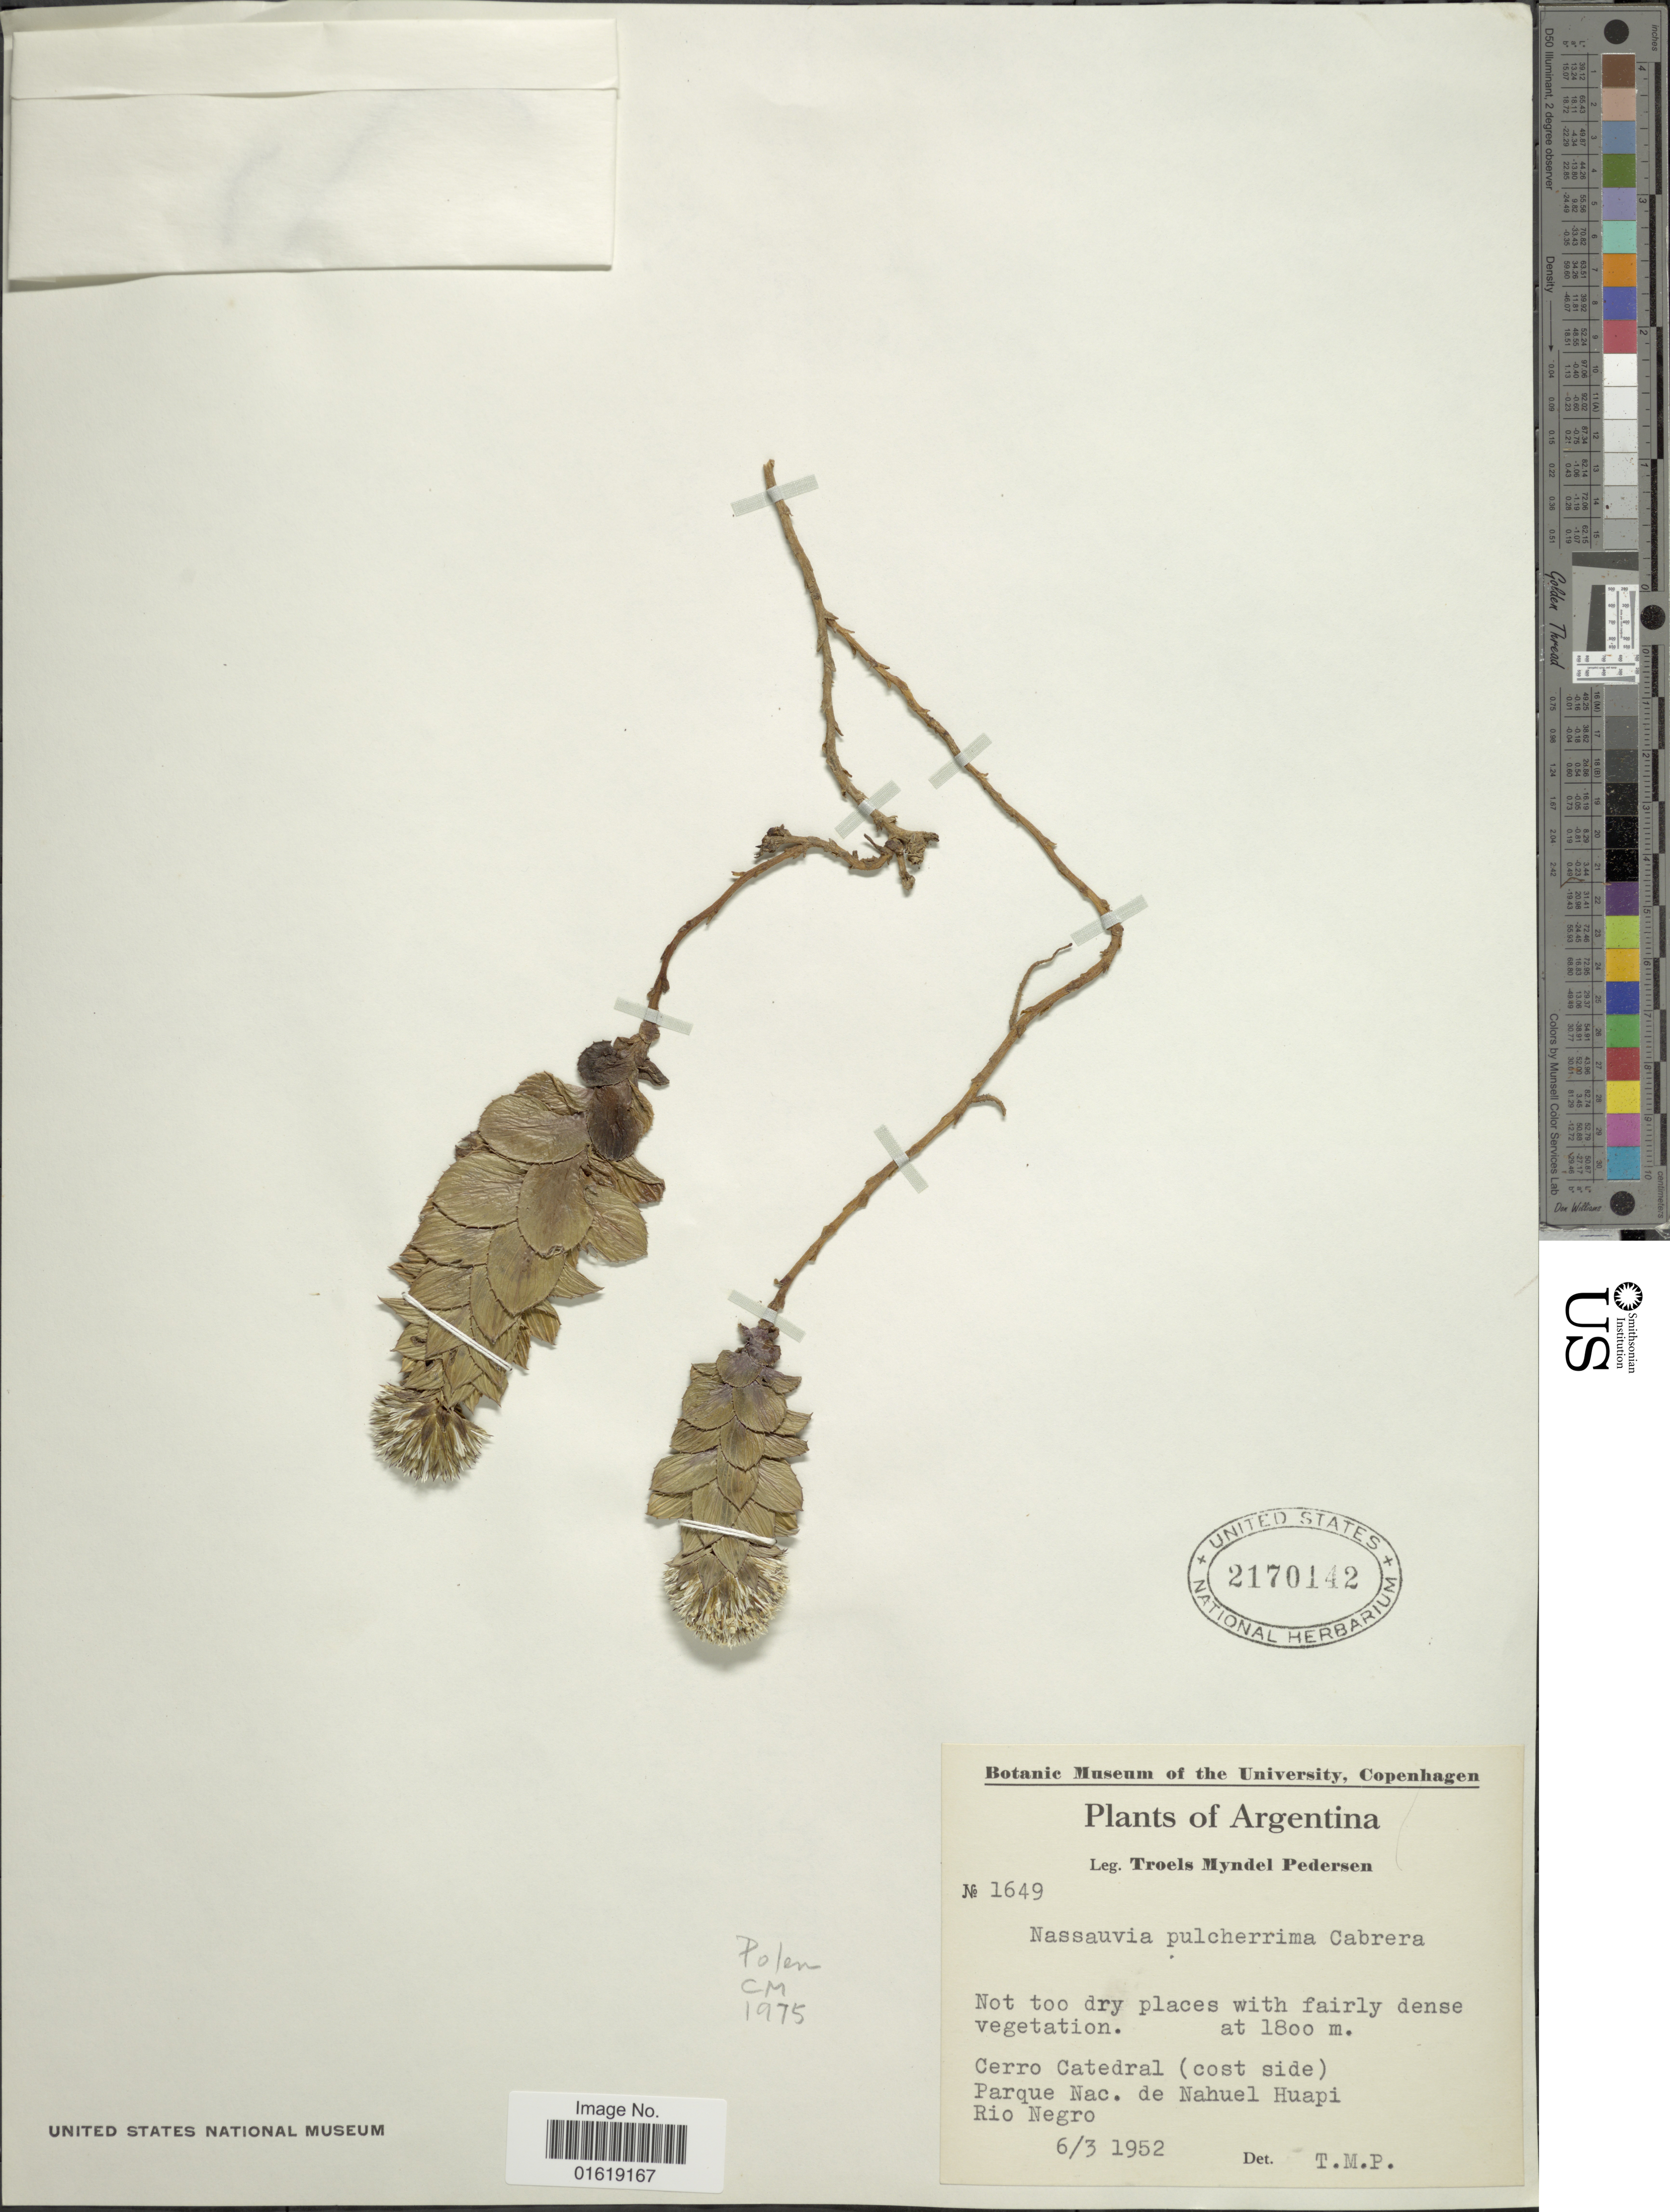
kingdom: Plantae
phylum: Tracheophyta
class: Magnoliopsida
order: Asterales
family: Asteraceae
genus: Nassauvia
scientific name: Nassauvia pulcherrima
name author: Cabrera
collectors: T. Pederson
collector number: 1649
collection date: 1952-03-06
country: Argentina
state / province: Rio Negro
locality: Cerro Catedral (coast side). Parque Nac. de Nahuel Huapi. Rio Negro.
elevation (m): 1800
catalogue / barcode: US 2170142